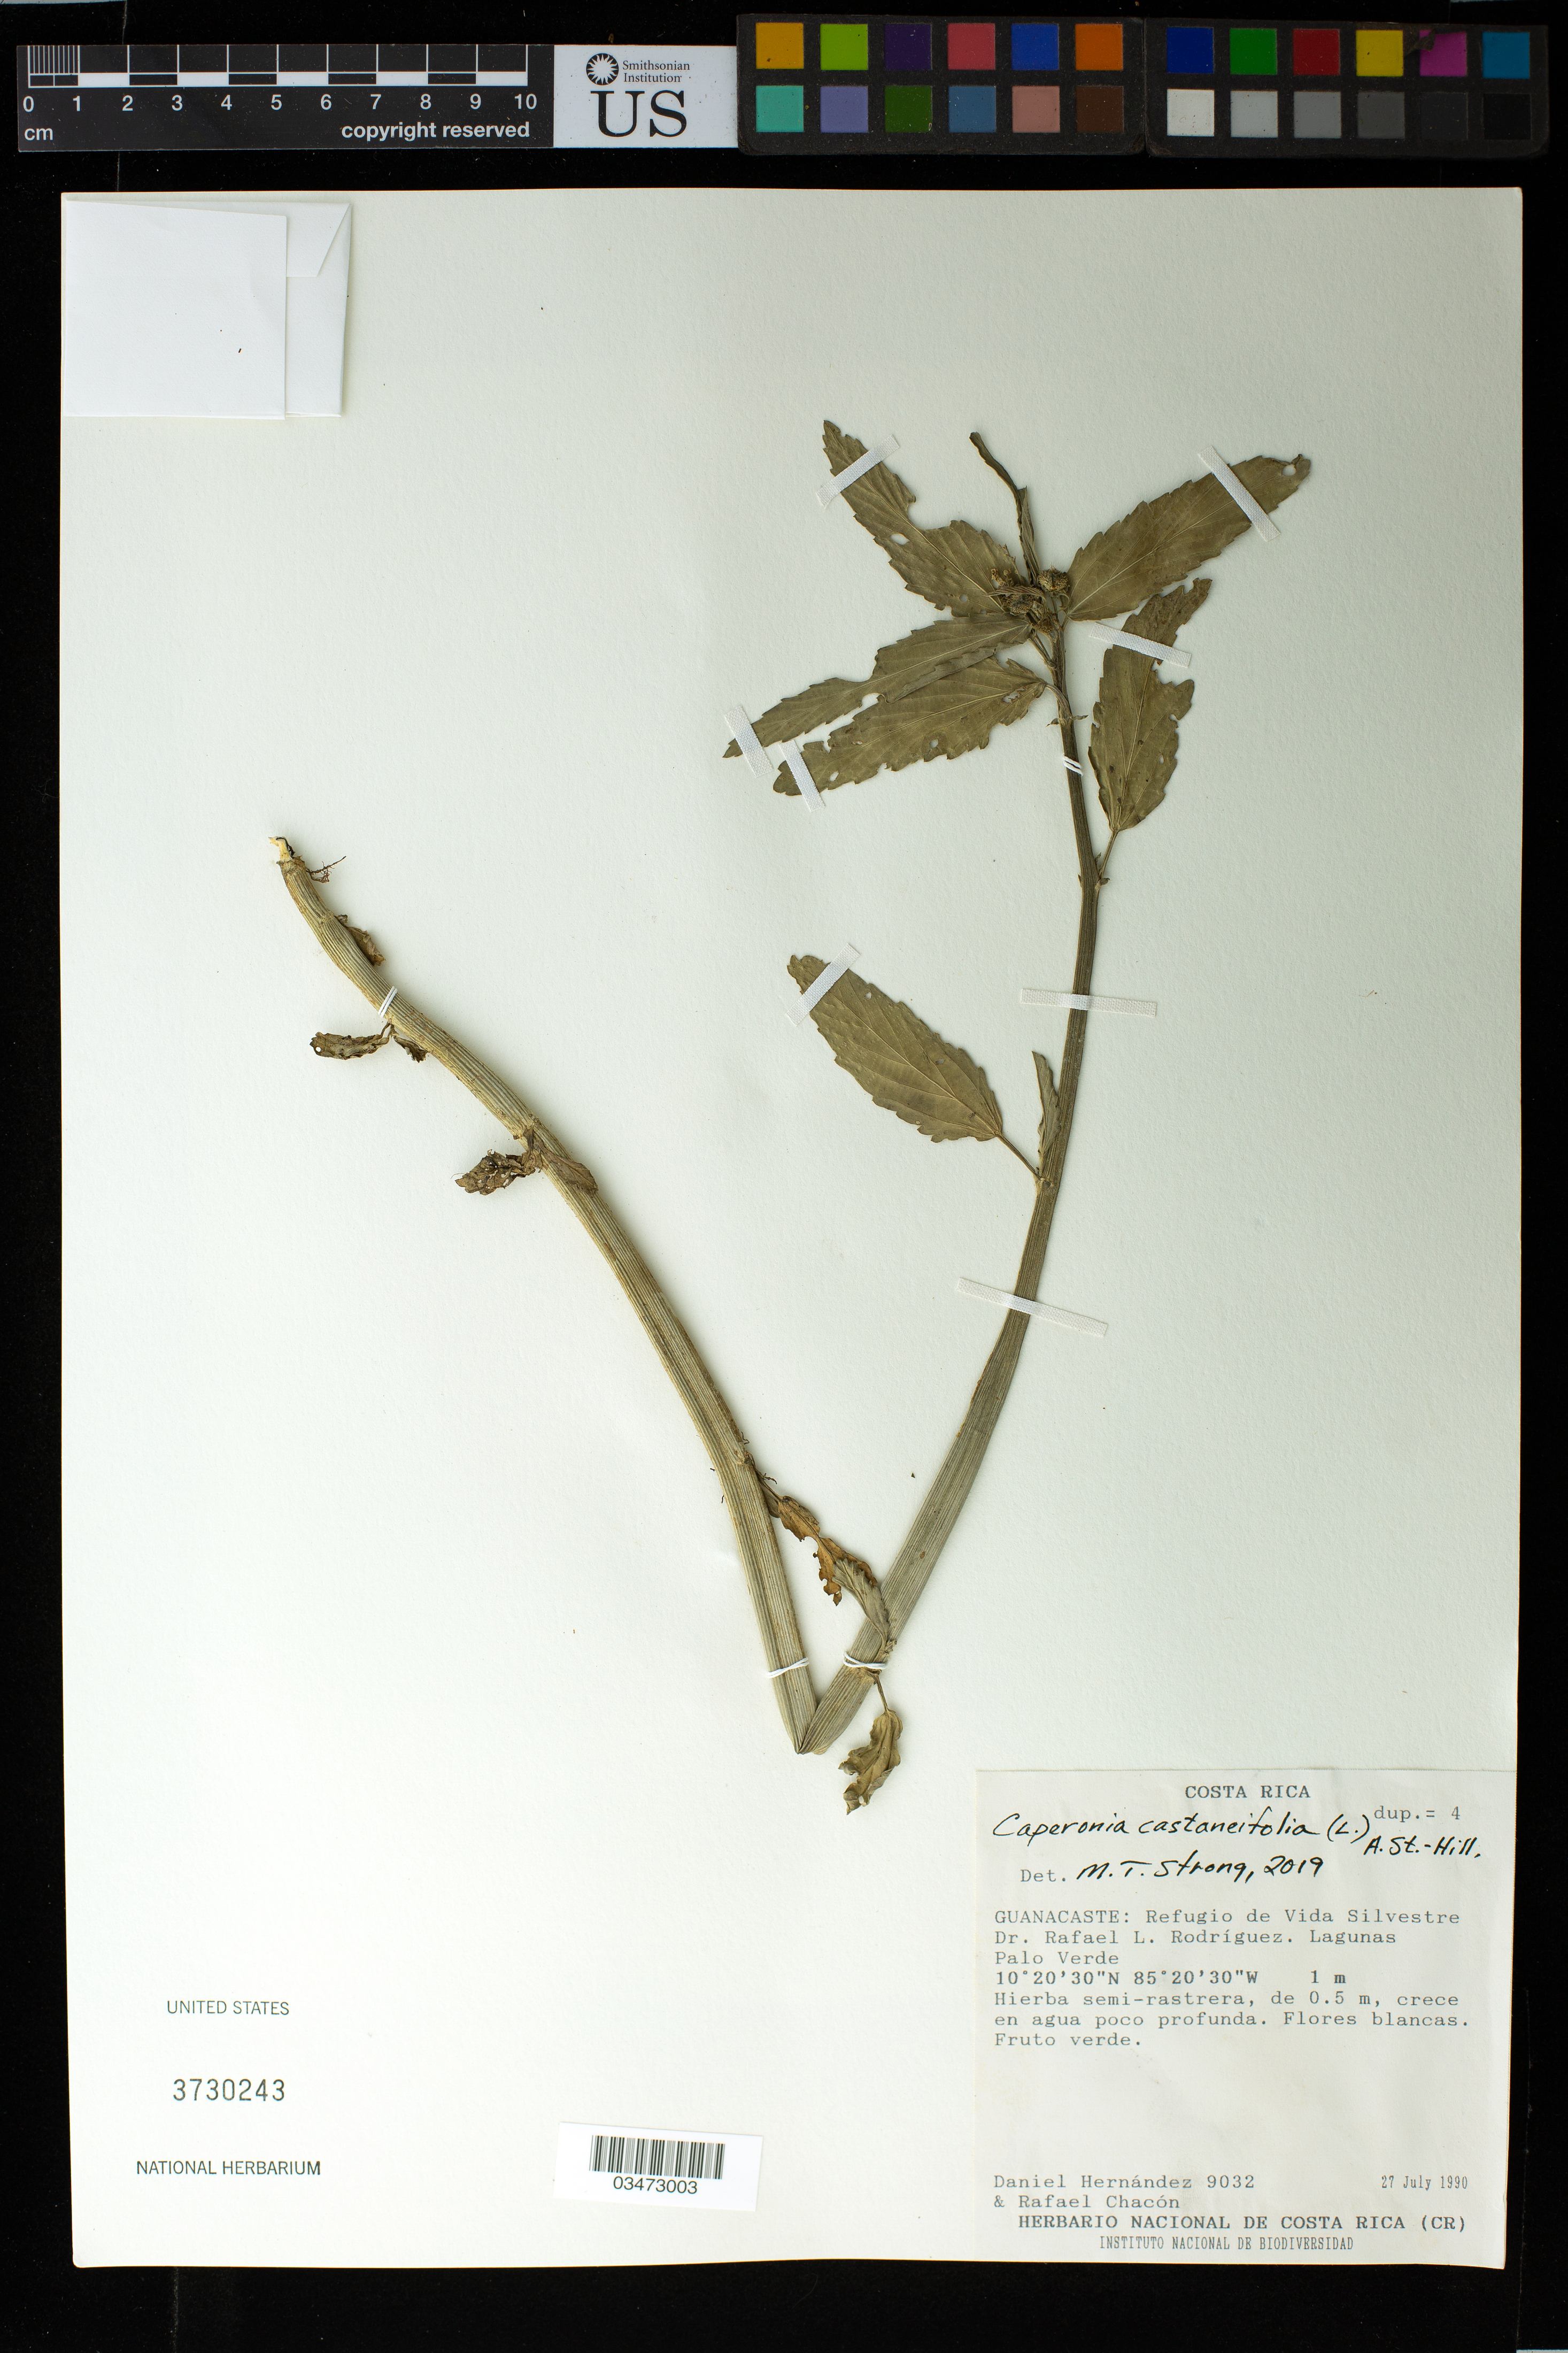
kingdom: Plantae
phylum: Tracheophyta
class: Magnoliopsida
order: Malpighiales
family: Euphorbiaceae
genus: Caperonia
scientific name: Caperonia castaneifolia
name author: (L.) A. St.-Hil.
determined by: Strong, Mark T., (BOT), Smithsonian Institution - National Museum of Natural History (UNITED STATES)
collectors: D. Hernández & R. Chacón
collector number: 9032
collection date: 1990-07-27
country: Costa Rica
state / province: Guanacaste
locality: Refugio de Vida Silvestre Dr. Rafael L. Rodreguez. Lagunas Palo Verde.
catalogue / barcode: US 3730243